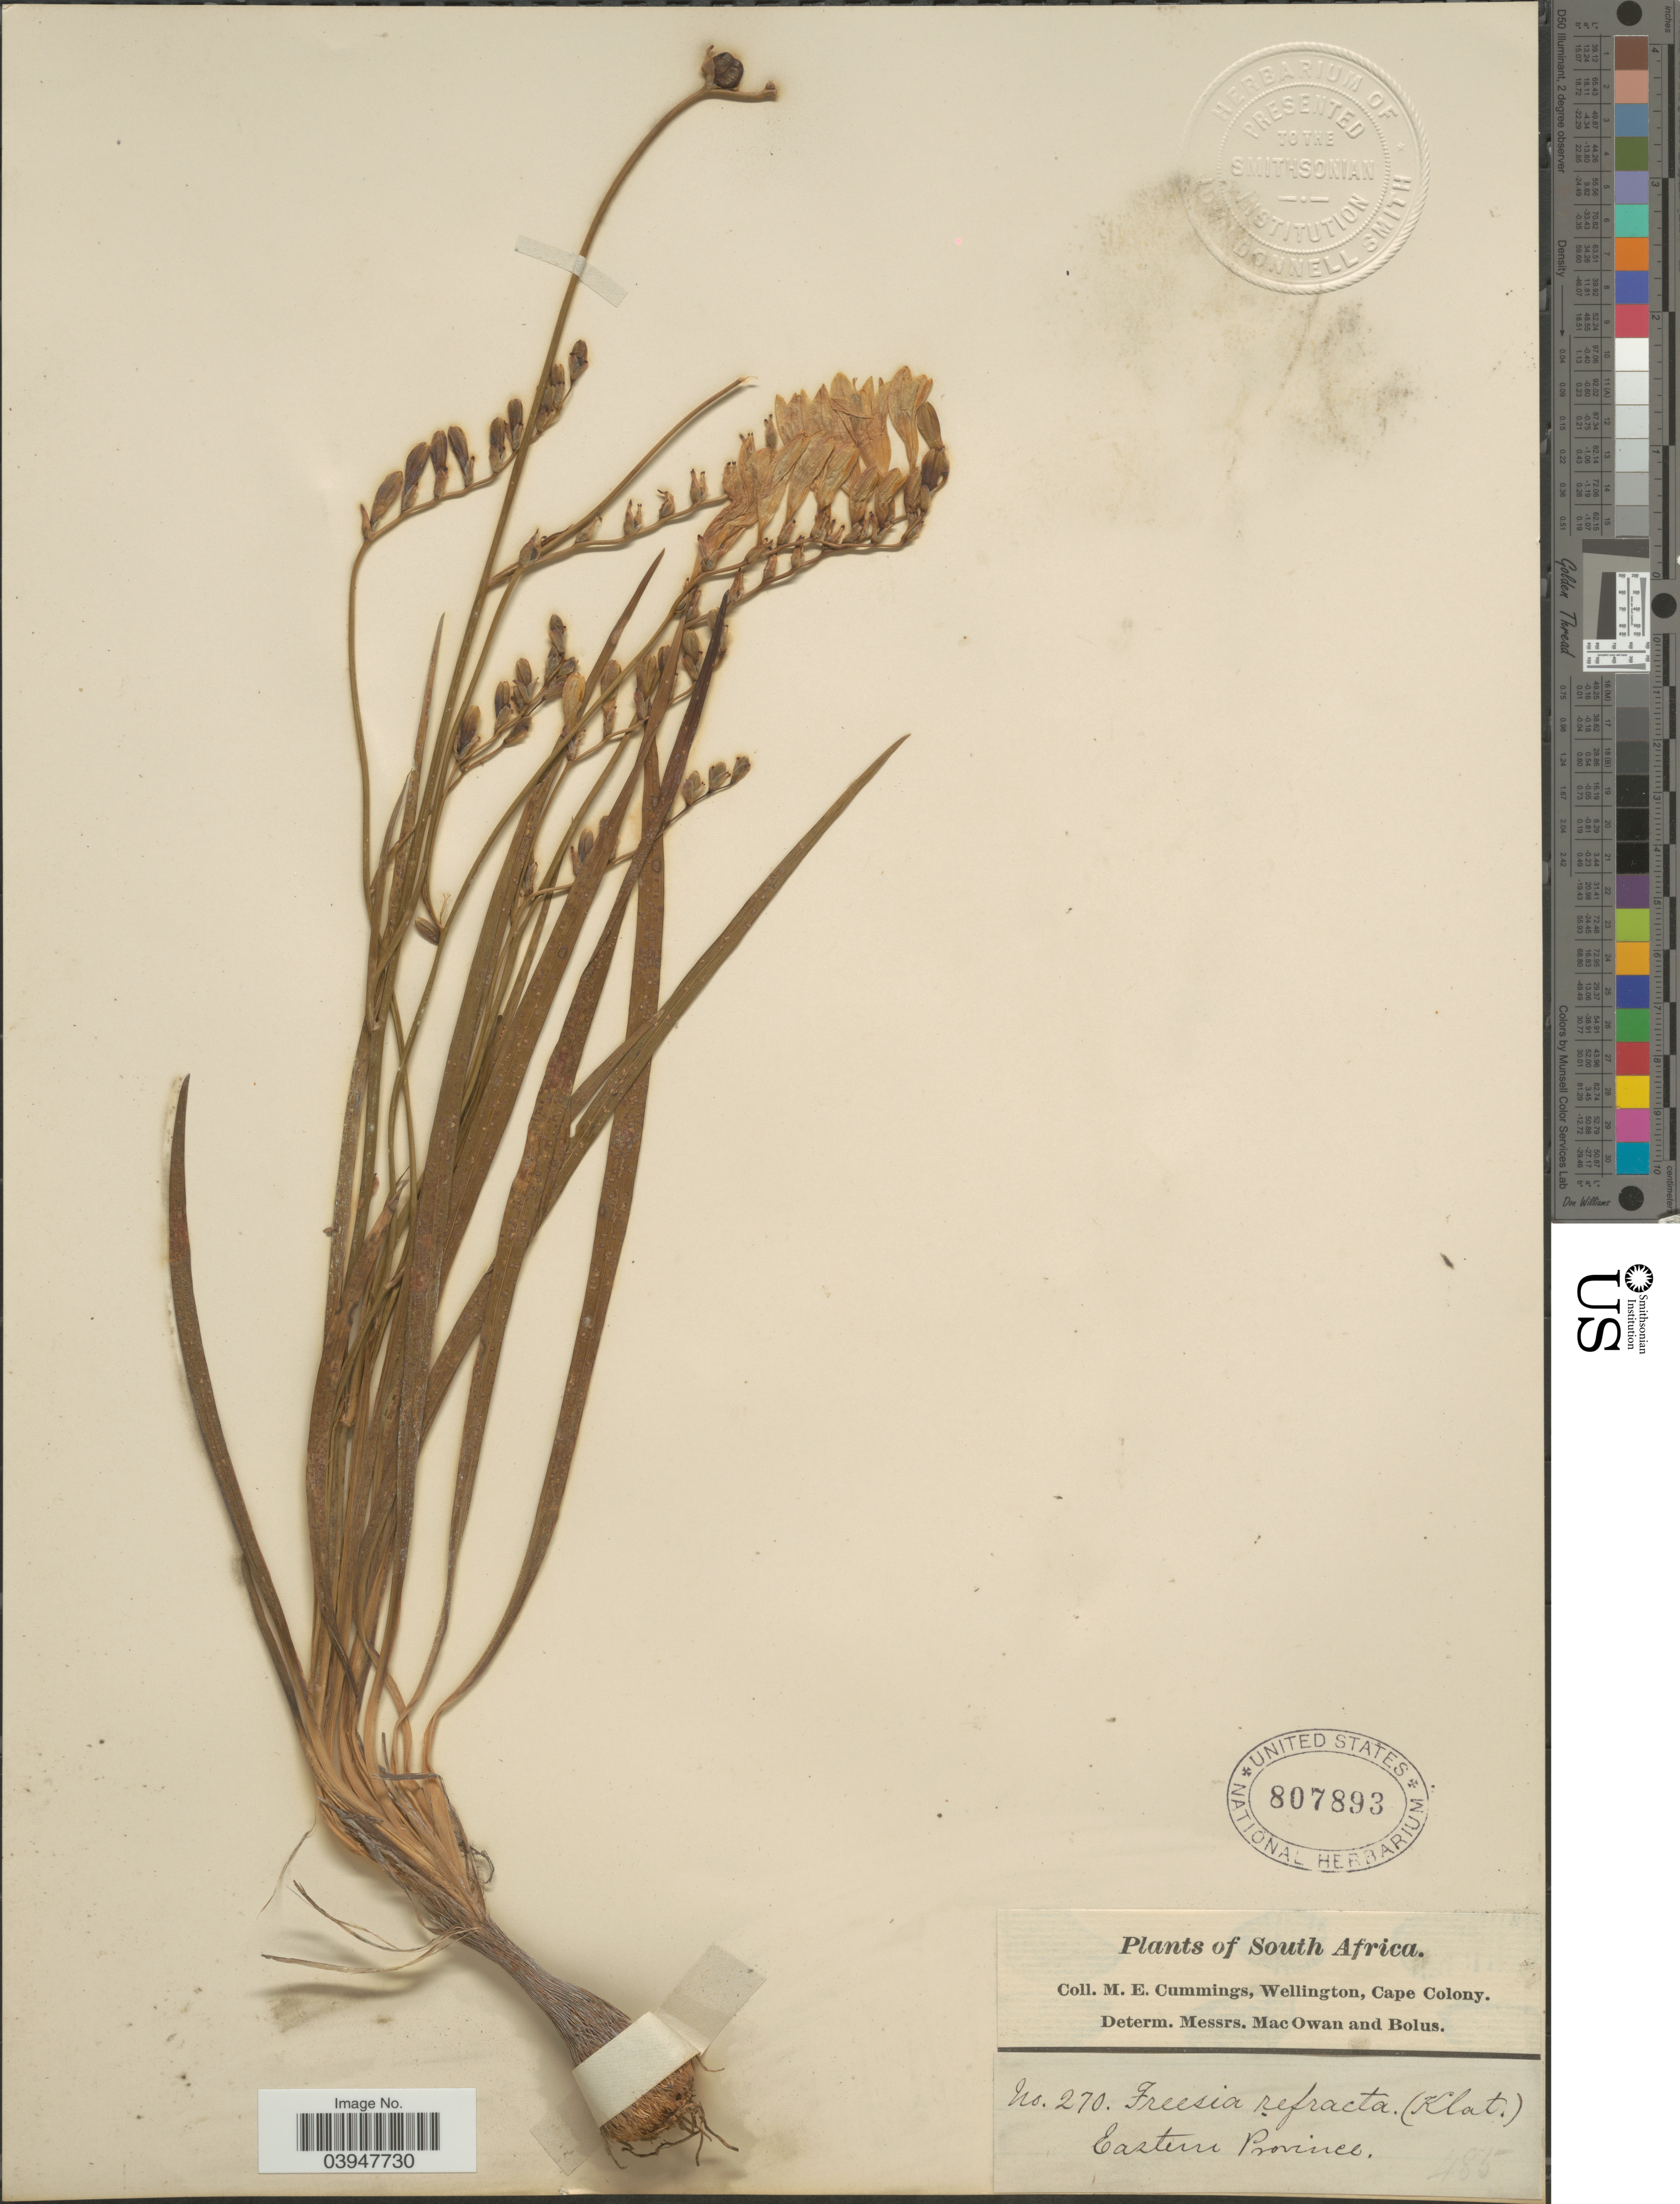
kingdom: Plantae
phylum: Tracheophyta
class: Liliopsida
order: Asparagales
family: Iridaceae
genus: Freesia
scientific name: Freesia refracta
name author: (Jacq.) Klatt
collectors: M. E. Cummings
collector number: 270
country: South Africa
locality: Eastern Province.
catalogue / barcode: US 807893